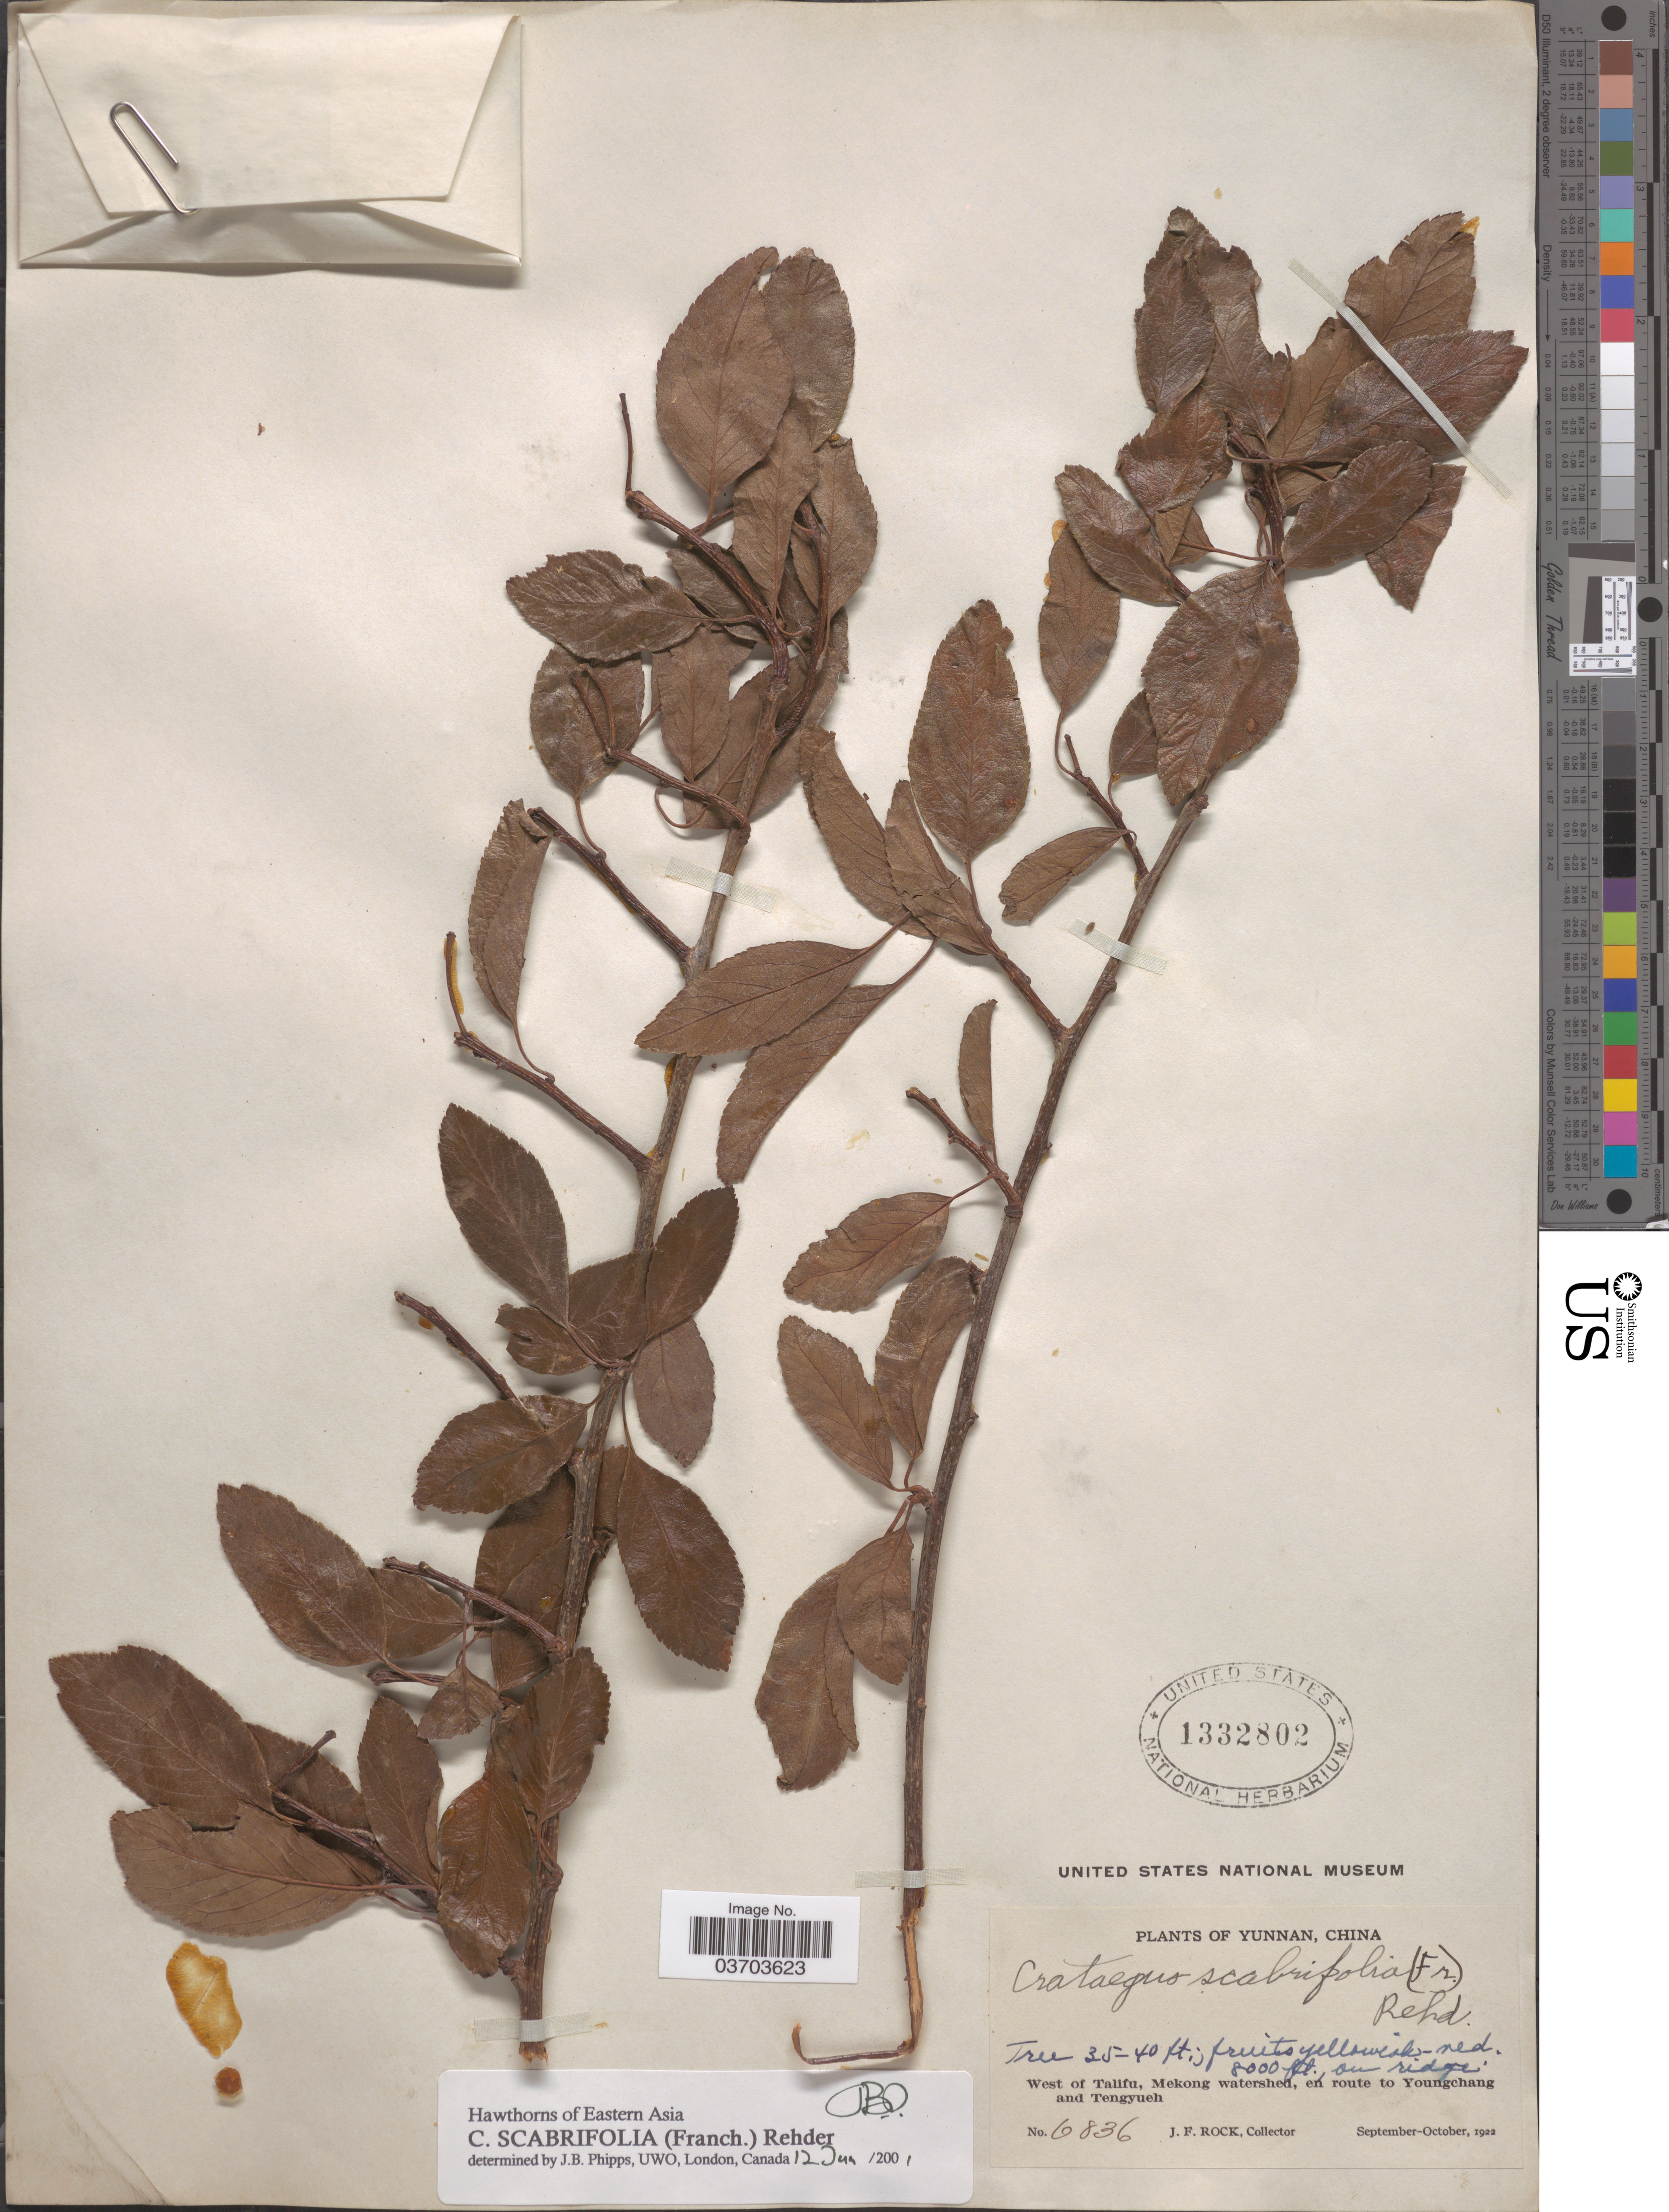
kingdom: Plantae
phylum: Tracheophyta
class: Magnoliopsida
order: Rosales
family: Rosaceae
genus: Crataegus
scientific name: Crataegus scabrifolia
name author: (Franch.) Rehder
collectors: J. Rock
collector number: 6836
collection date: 1922-09/1922-10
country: China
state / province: Yunnan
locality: On ridge. West of Talifu, Mekong watershed, en route to Youngchang and Tengyueh.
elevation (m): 2438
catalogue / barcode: US 1332802